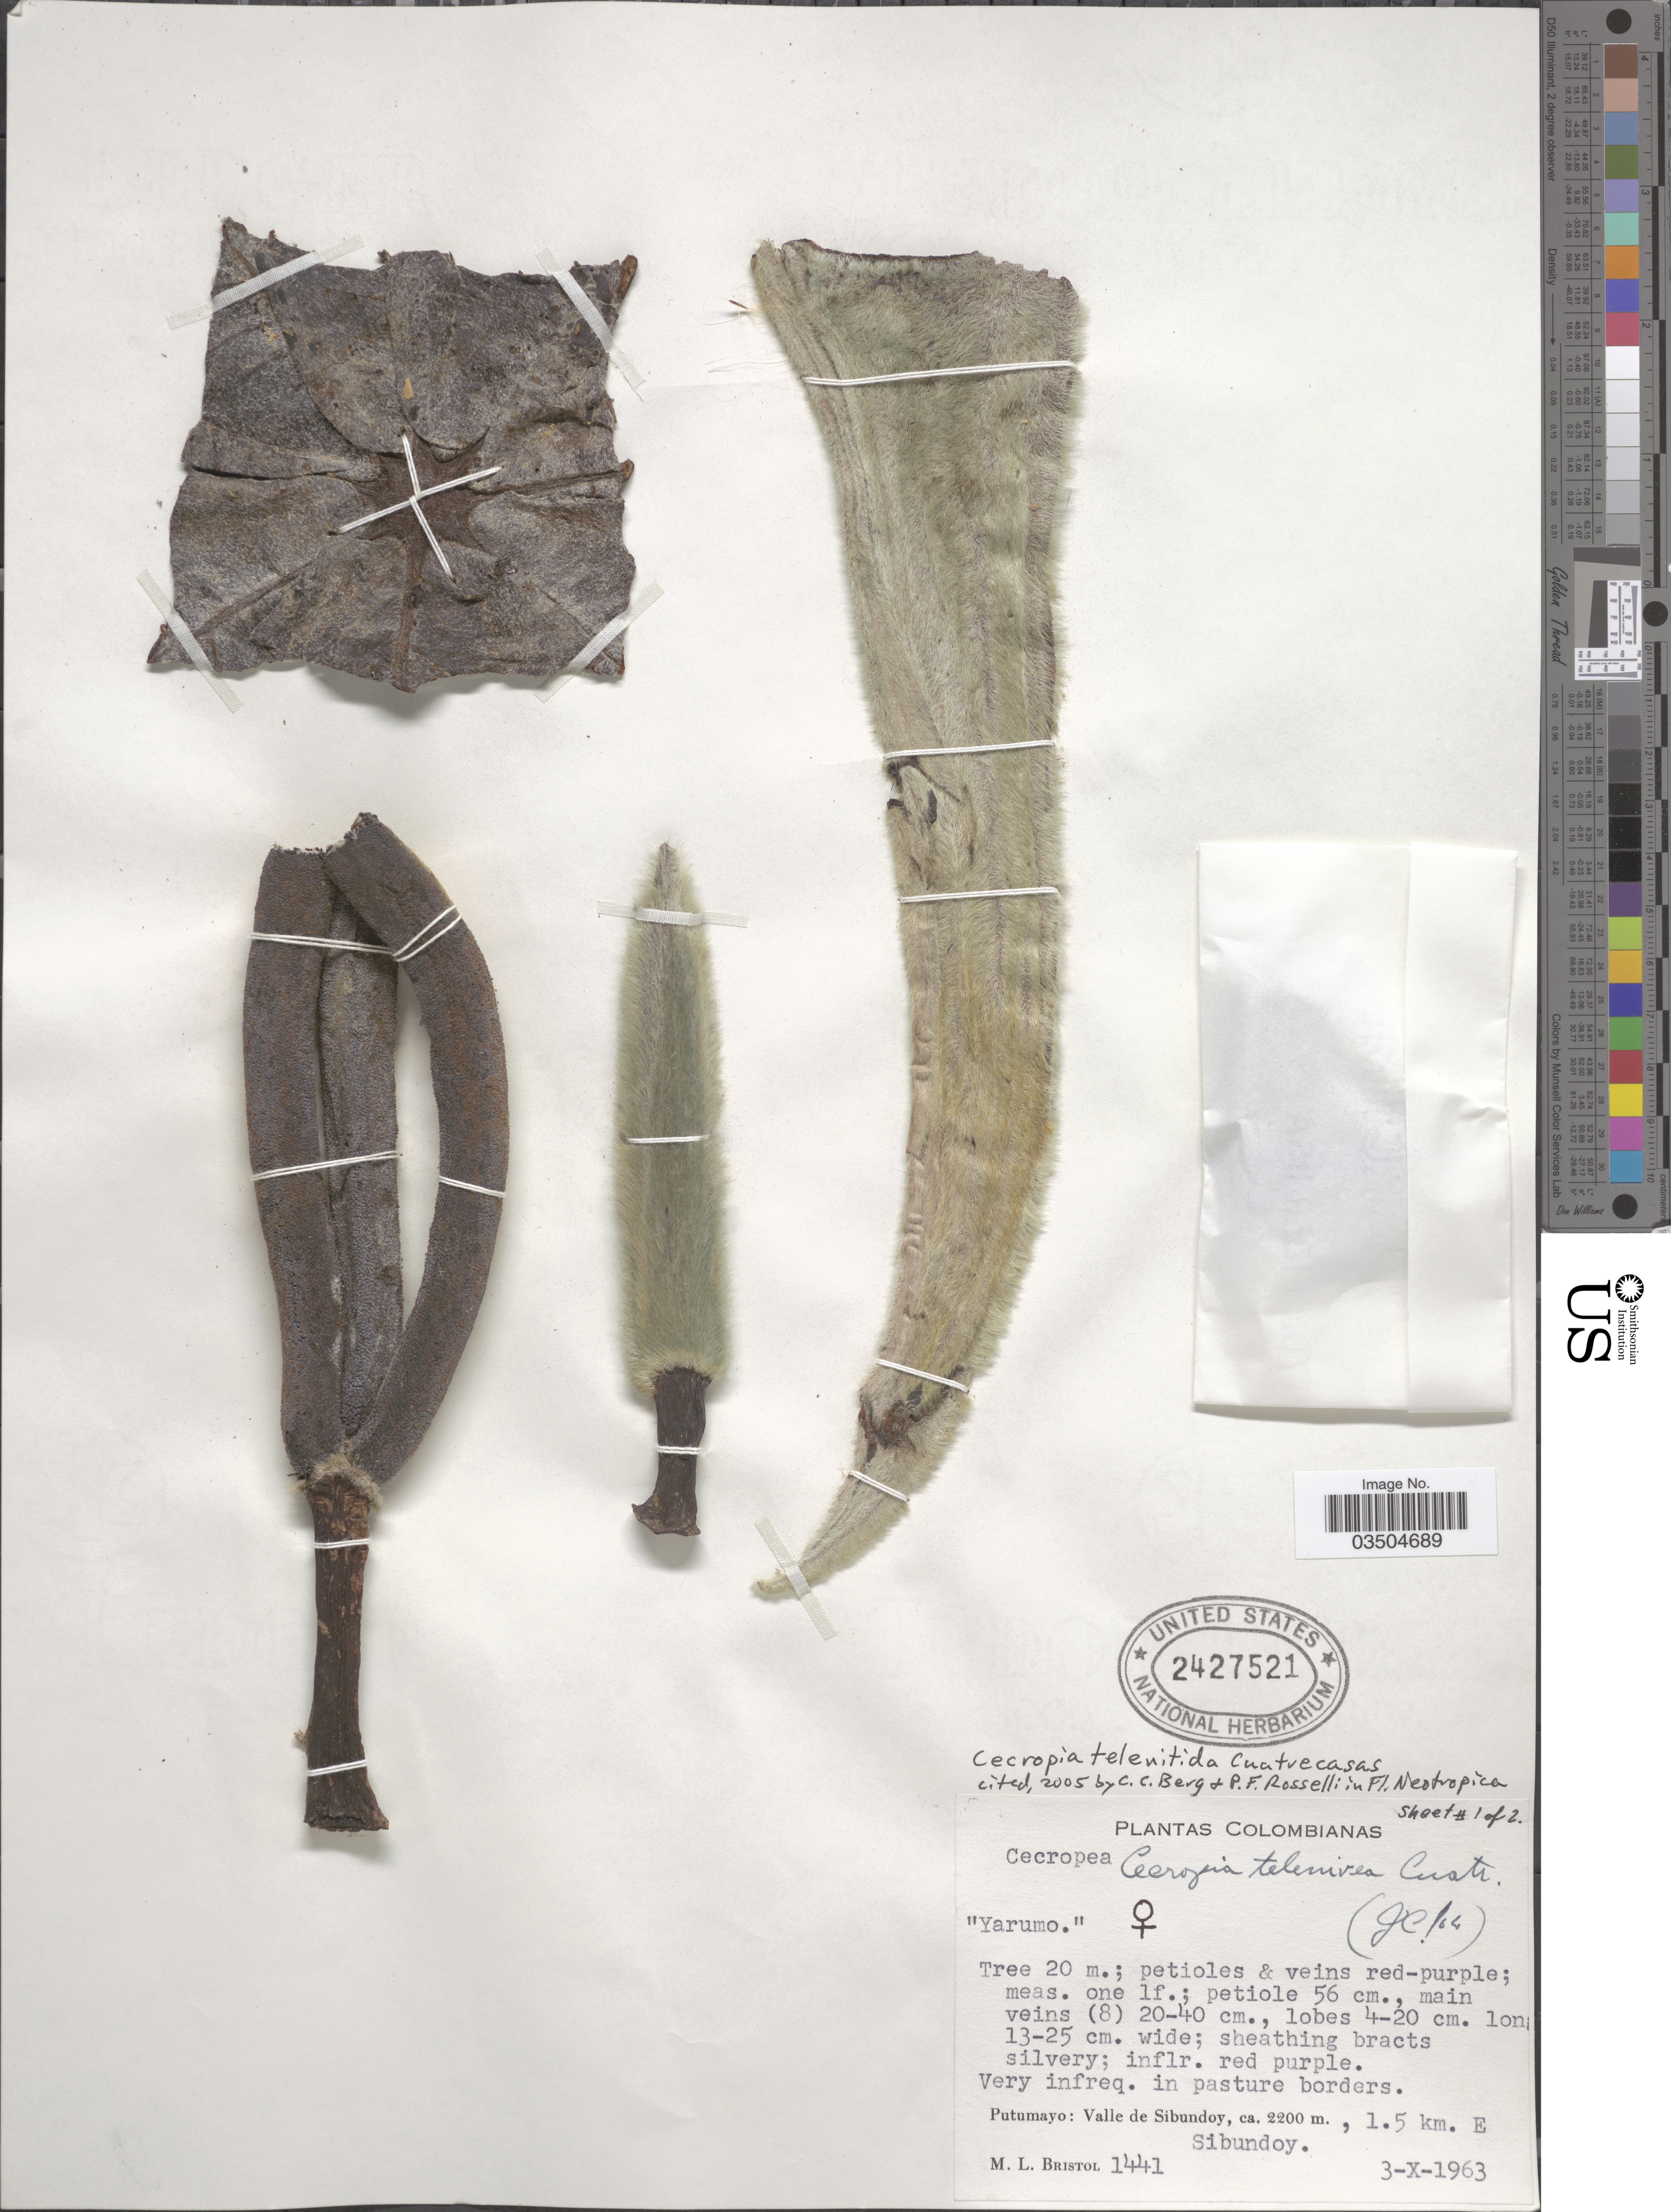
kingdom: Plantae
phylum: Tracheophyta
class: Magnoliopsida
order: Rosales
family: Urticaceae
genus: Cecropia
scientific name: Cecropia telenitida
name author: Cuatrec.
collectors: M. L. Bristol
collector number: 1441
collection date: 1963-10-03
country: Colombia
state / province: Putumayo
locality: Valle de Sibundoy, 1.5 km. E Sibundoy.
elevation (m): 2200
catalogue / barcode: US 2427521